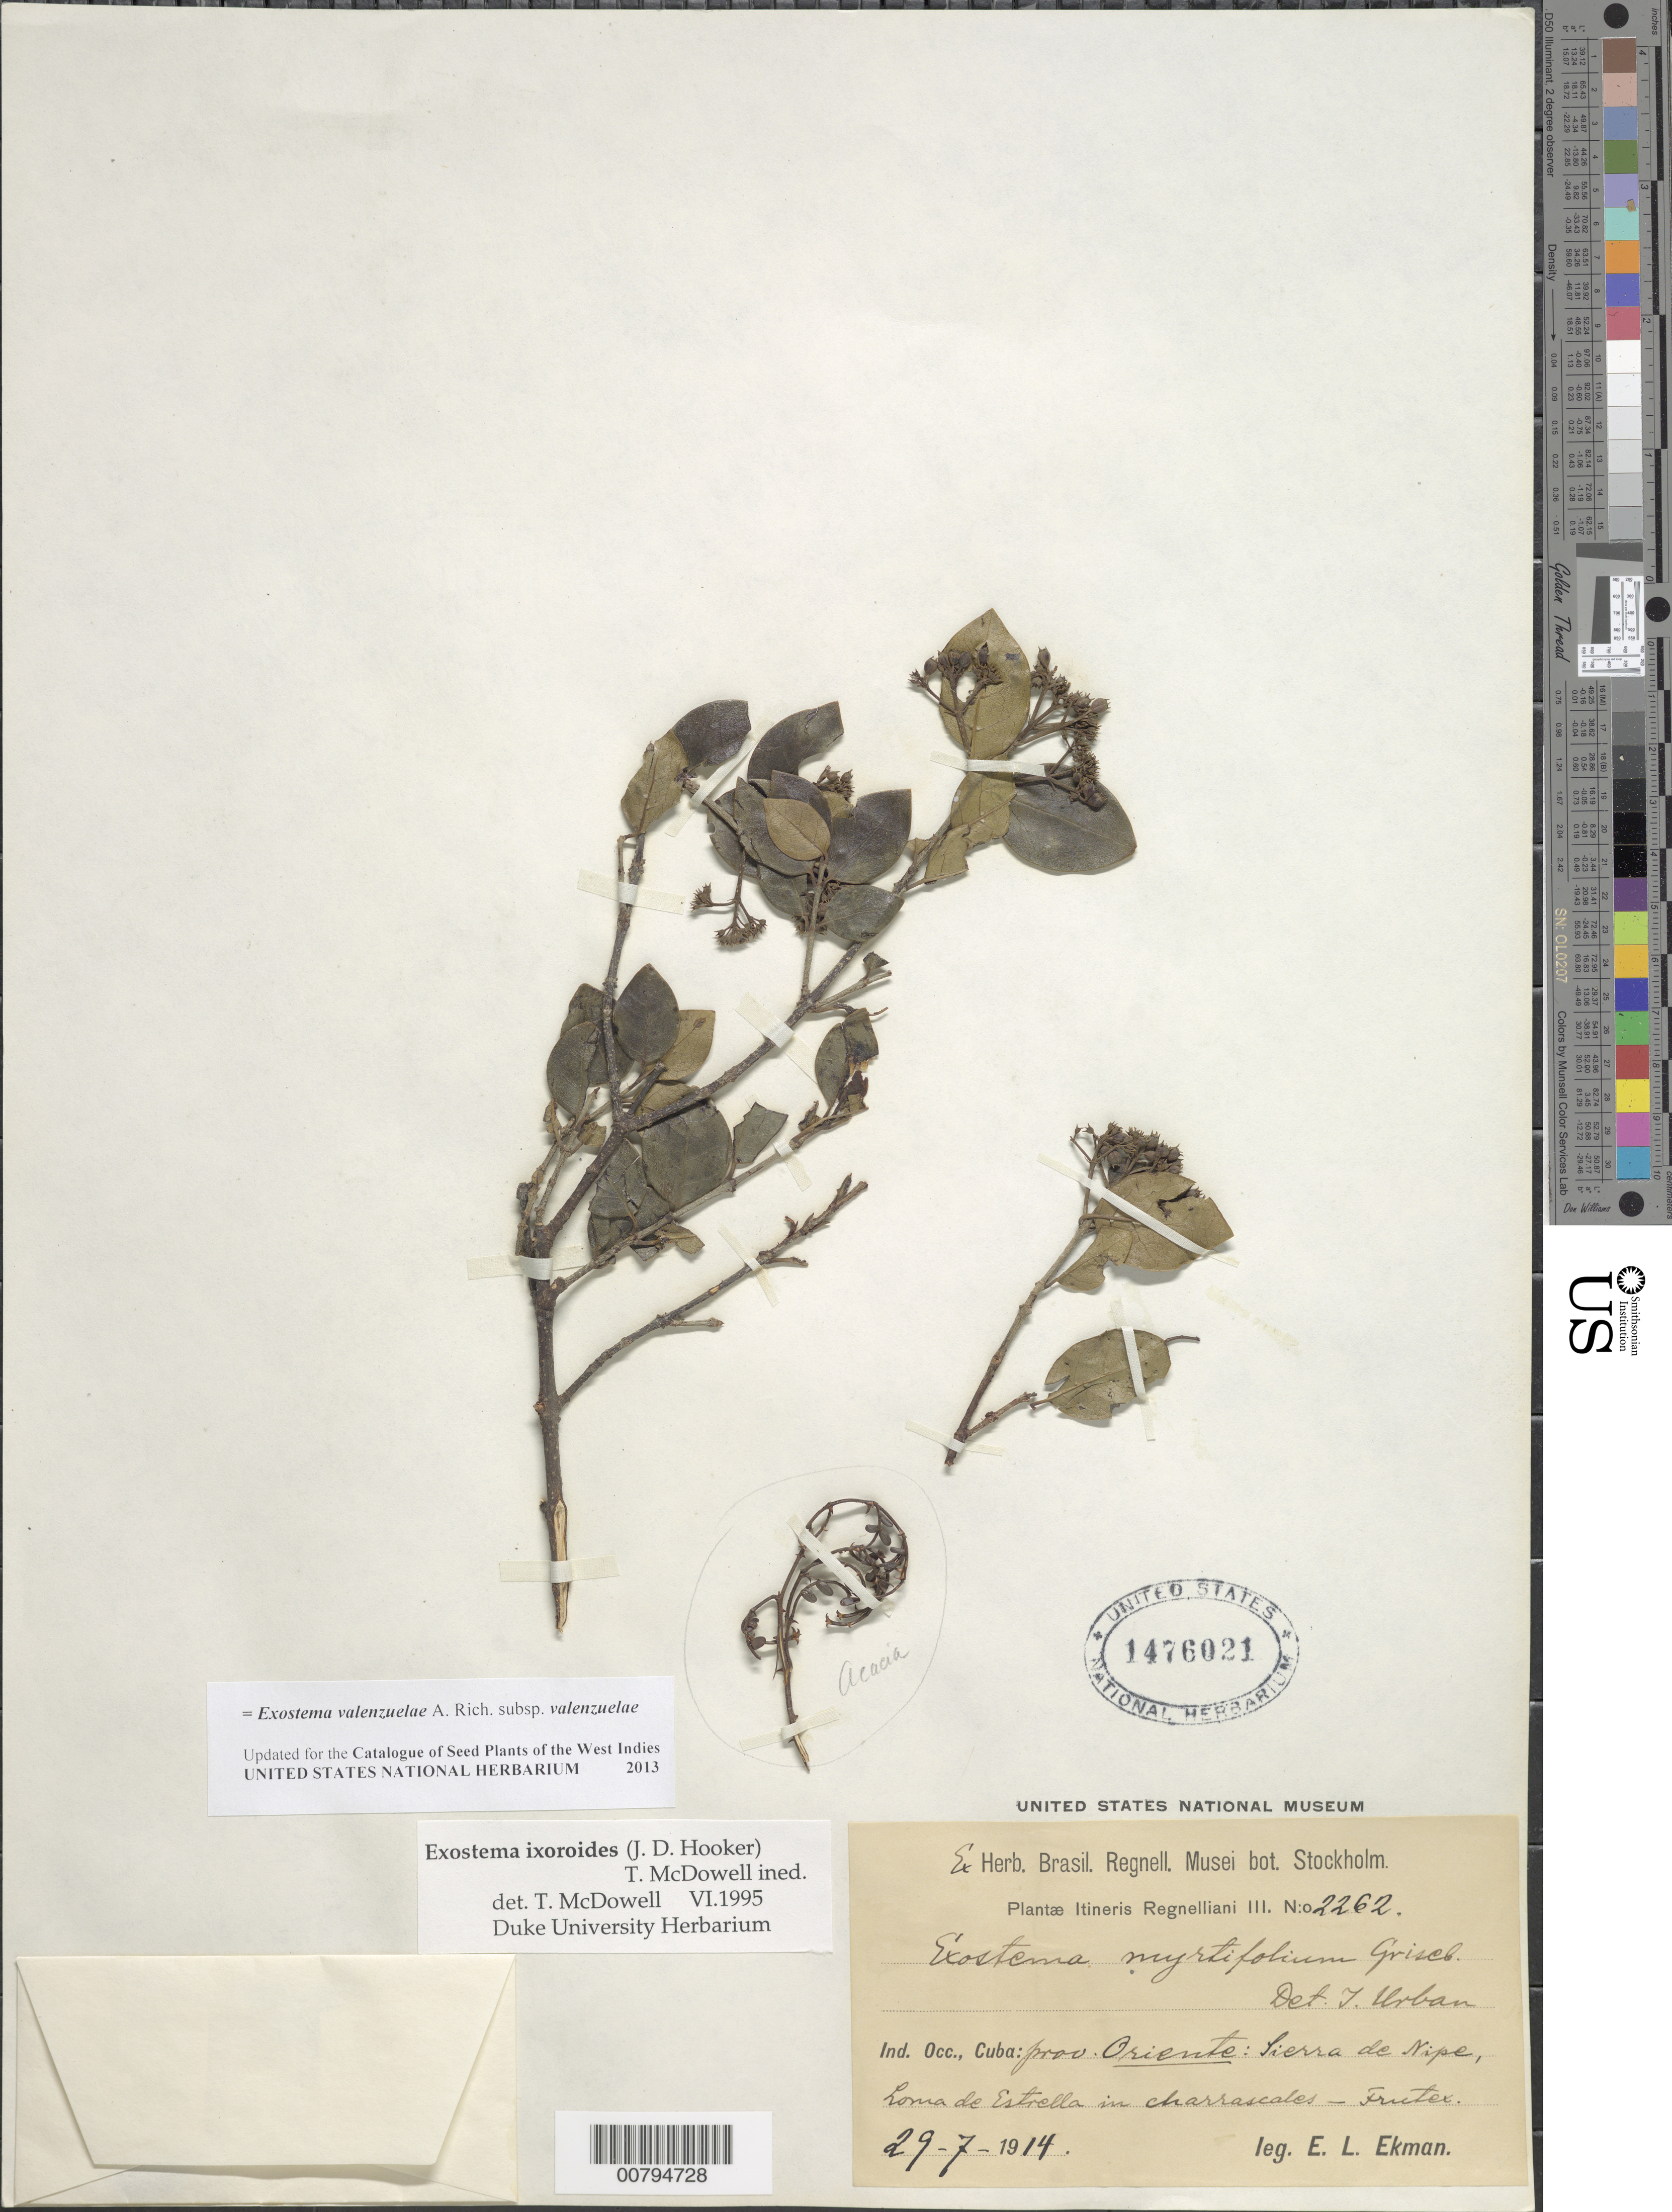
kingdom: Plantae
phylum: Tracheophyta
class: Magnoliopsida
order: Gentianales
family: Rubiaceae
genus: Exostema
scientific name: Exostema valenzuelae subsp. valenzuelae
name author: A. Rich.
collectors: E. L. Ekman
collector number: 2262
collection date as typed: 29 Jul 1914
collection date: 1914-07-29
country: Cuba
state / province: Oriente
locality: Sierra de Nipe, Loma de Estrella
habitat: In charrascales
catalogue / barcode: US 1476021